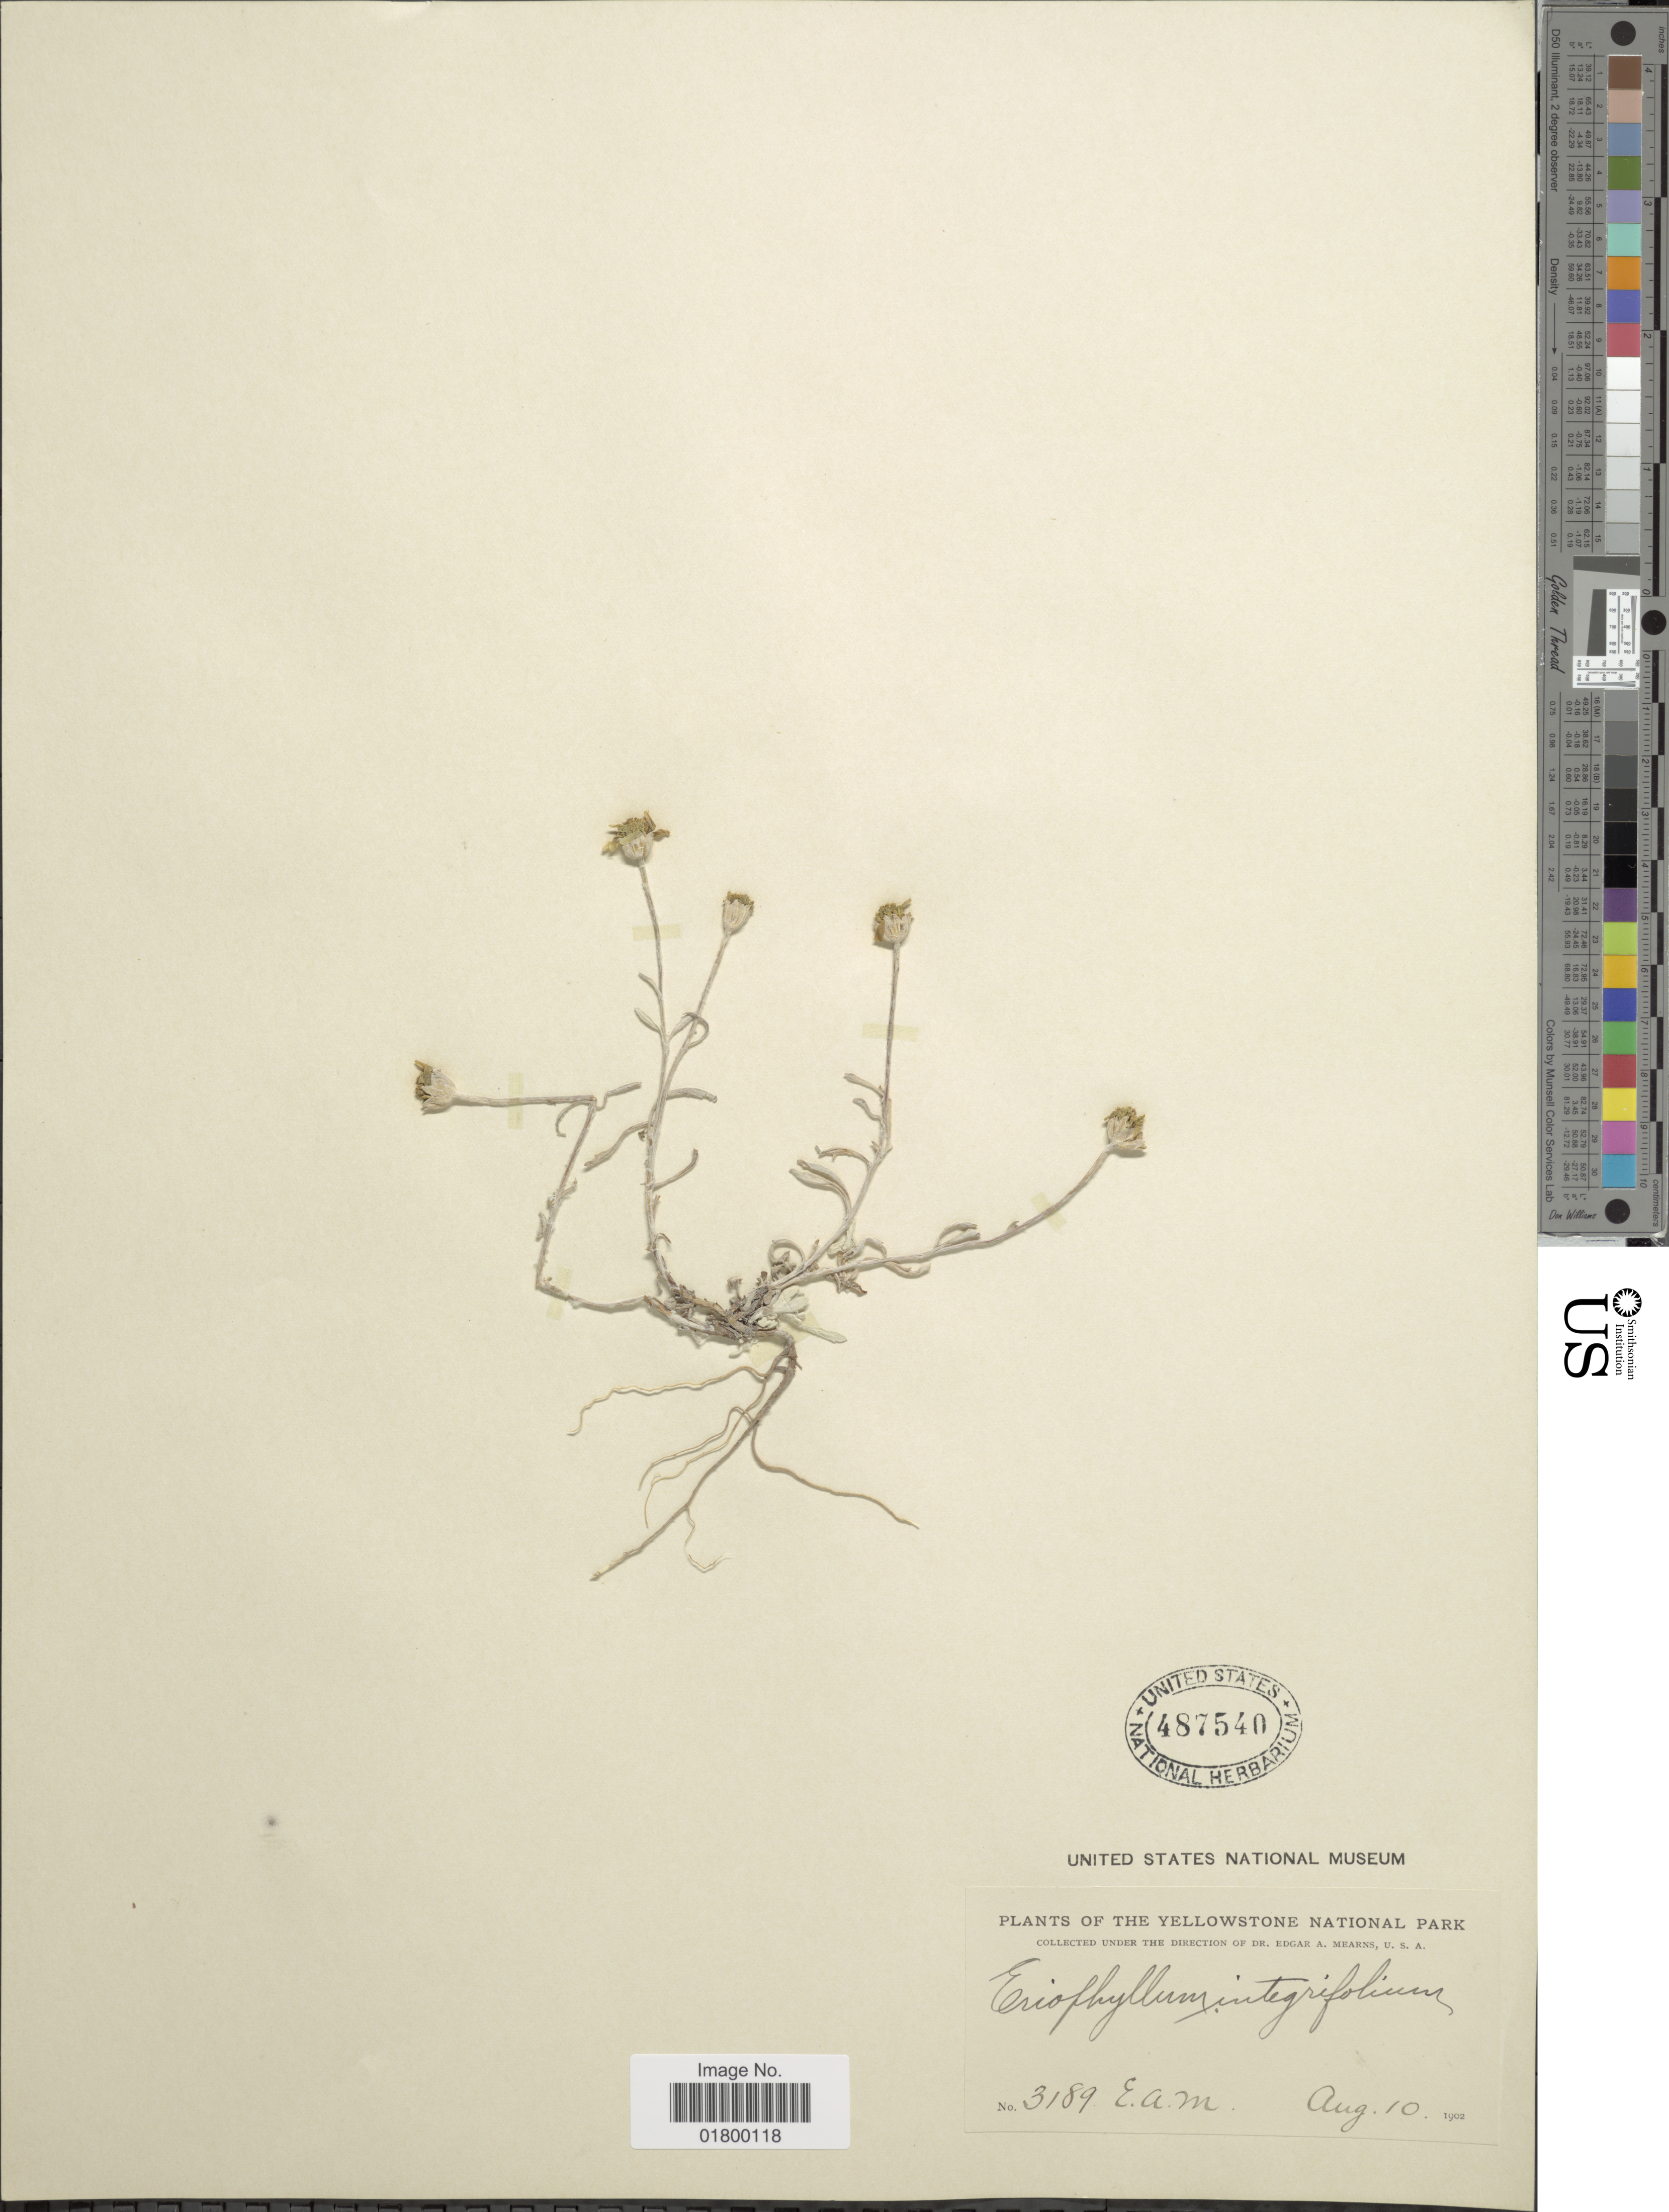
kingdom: Plantae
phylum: Tracheophyta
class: Magnoliopsida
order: Asterales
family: Asteraceae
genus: Eriophyllum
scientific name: Eriophyllum integrifolium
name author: (Hook.) Greene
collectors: E. A. Mearns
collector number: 3189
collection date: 1902-08-10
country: United States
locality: The Yellowstone National Park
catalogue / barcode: US 487540